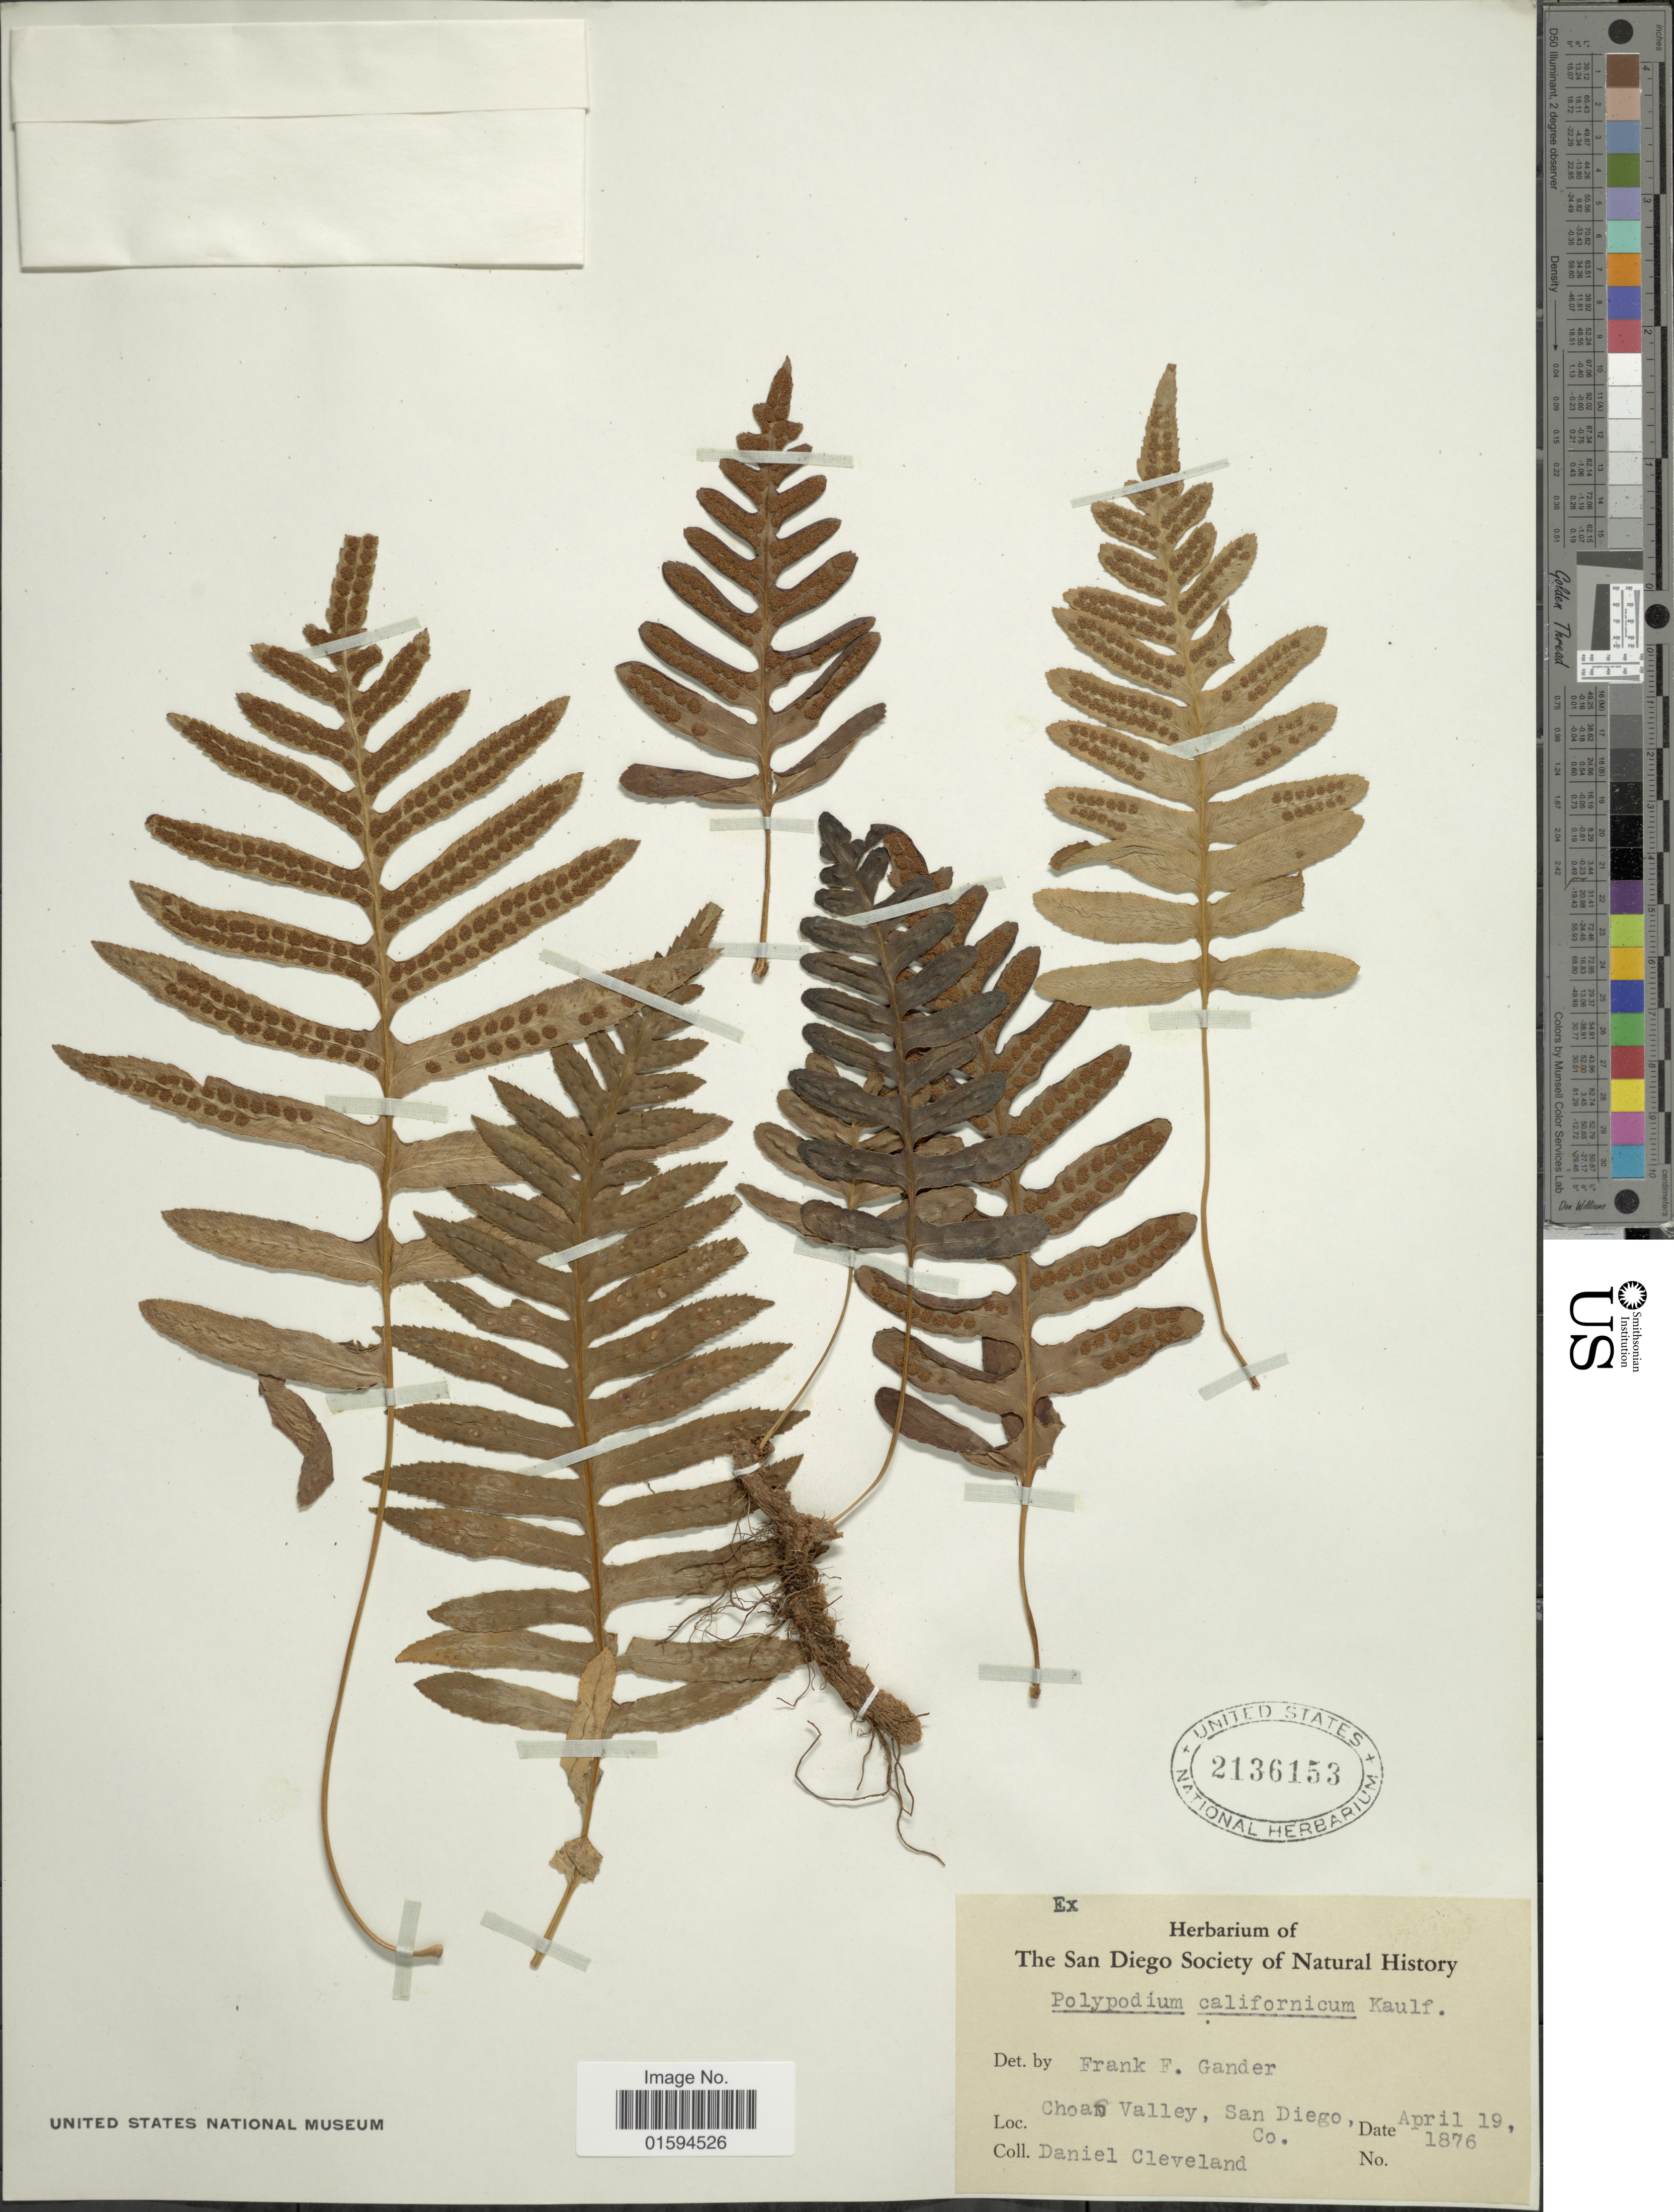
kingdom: Plantae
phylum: Tracheophyta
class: Polypodiopsida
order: Polypodiales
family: Polypodiaceae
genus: Polypodium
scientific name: Polypodium californicum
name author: Kaulf.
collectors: D. Cleveland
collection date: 1876-04-19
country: United States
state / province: California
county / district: San Diego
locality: Choas Valley, San Diego Co.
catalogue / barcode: US 2136153